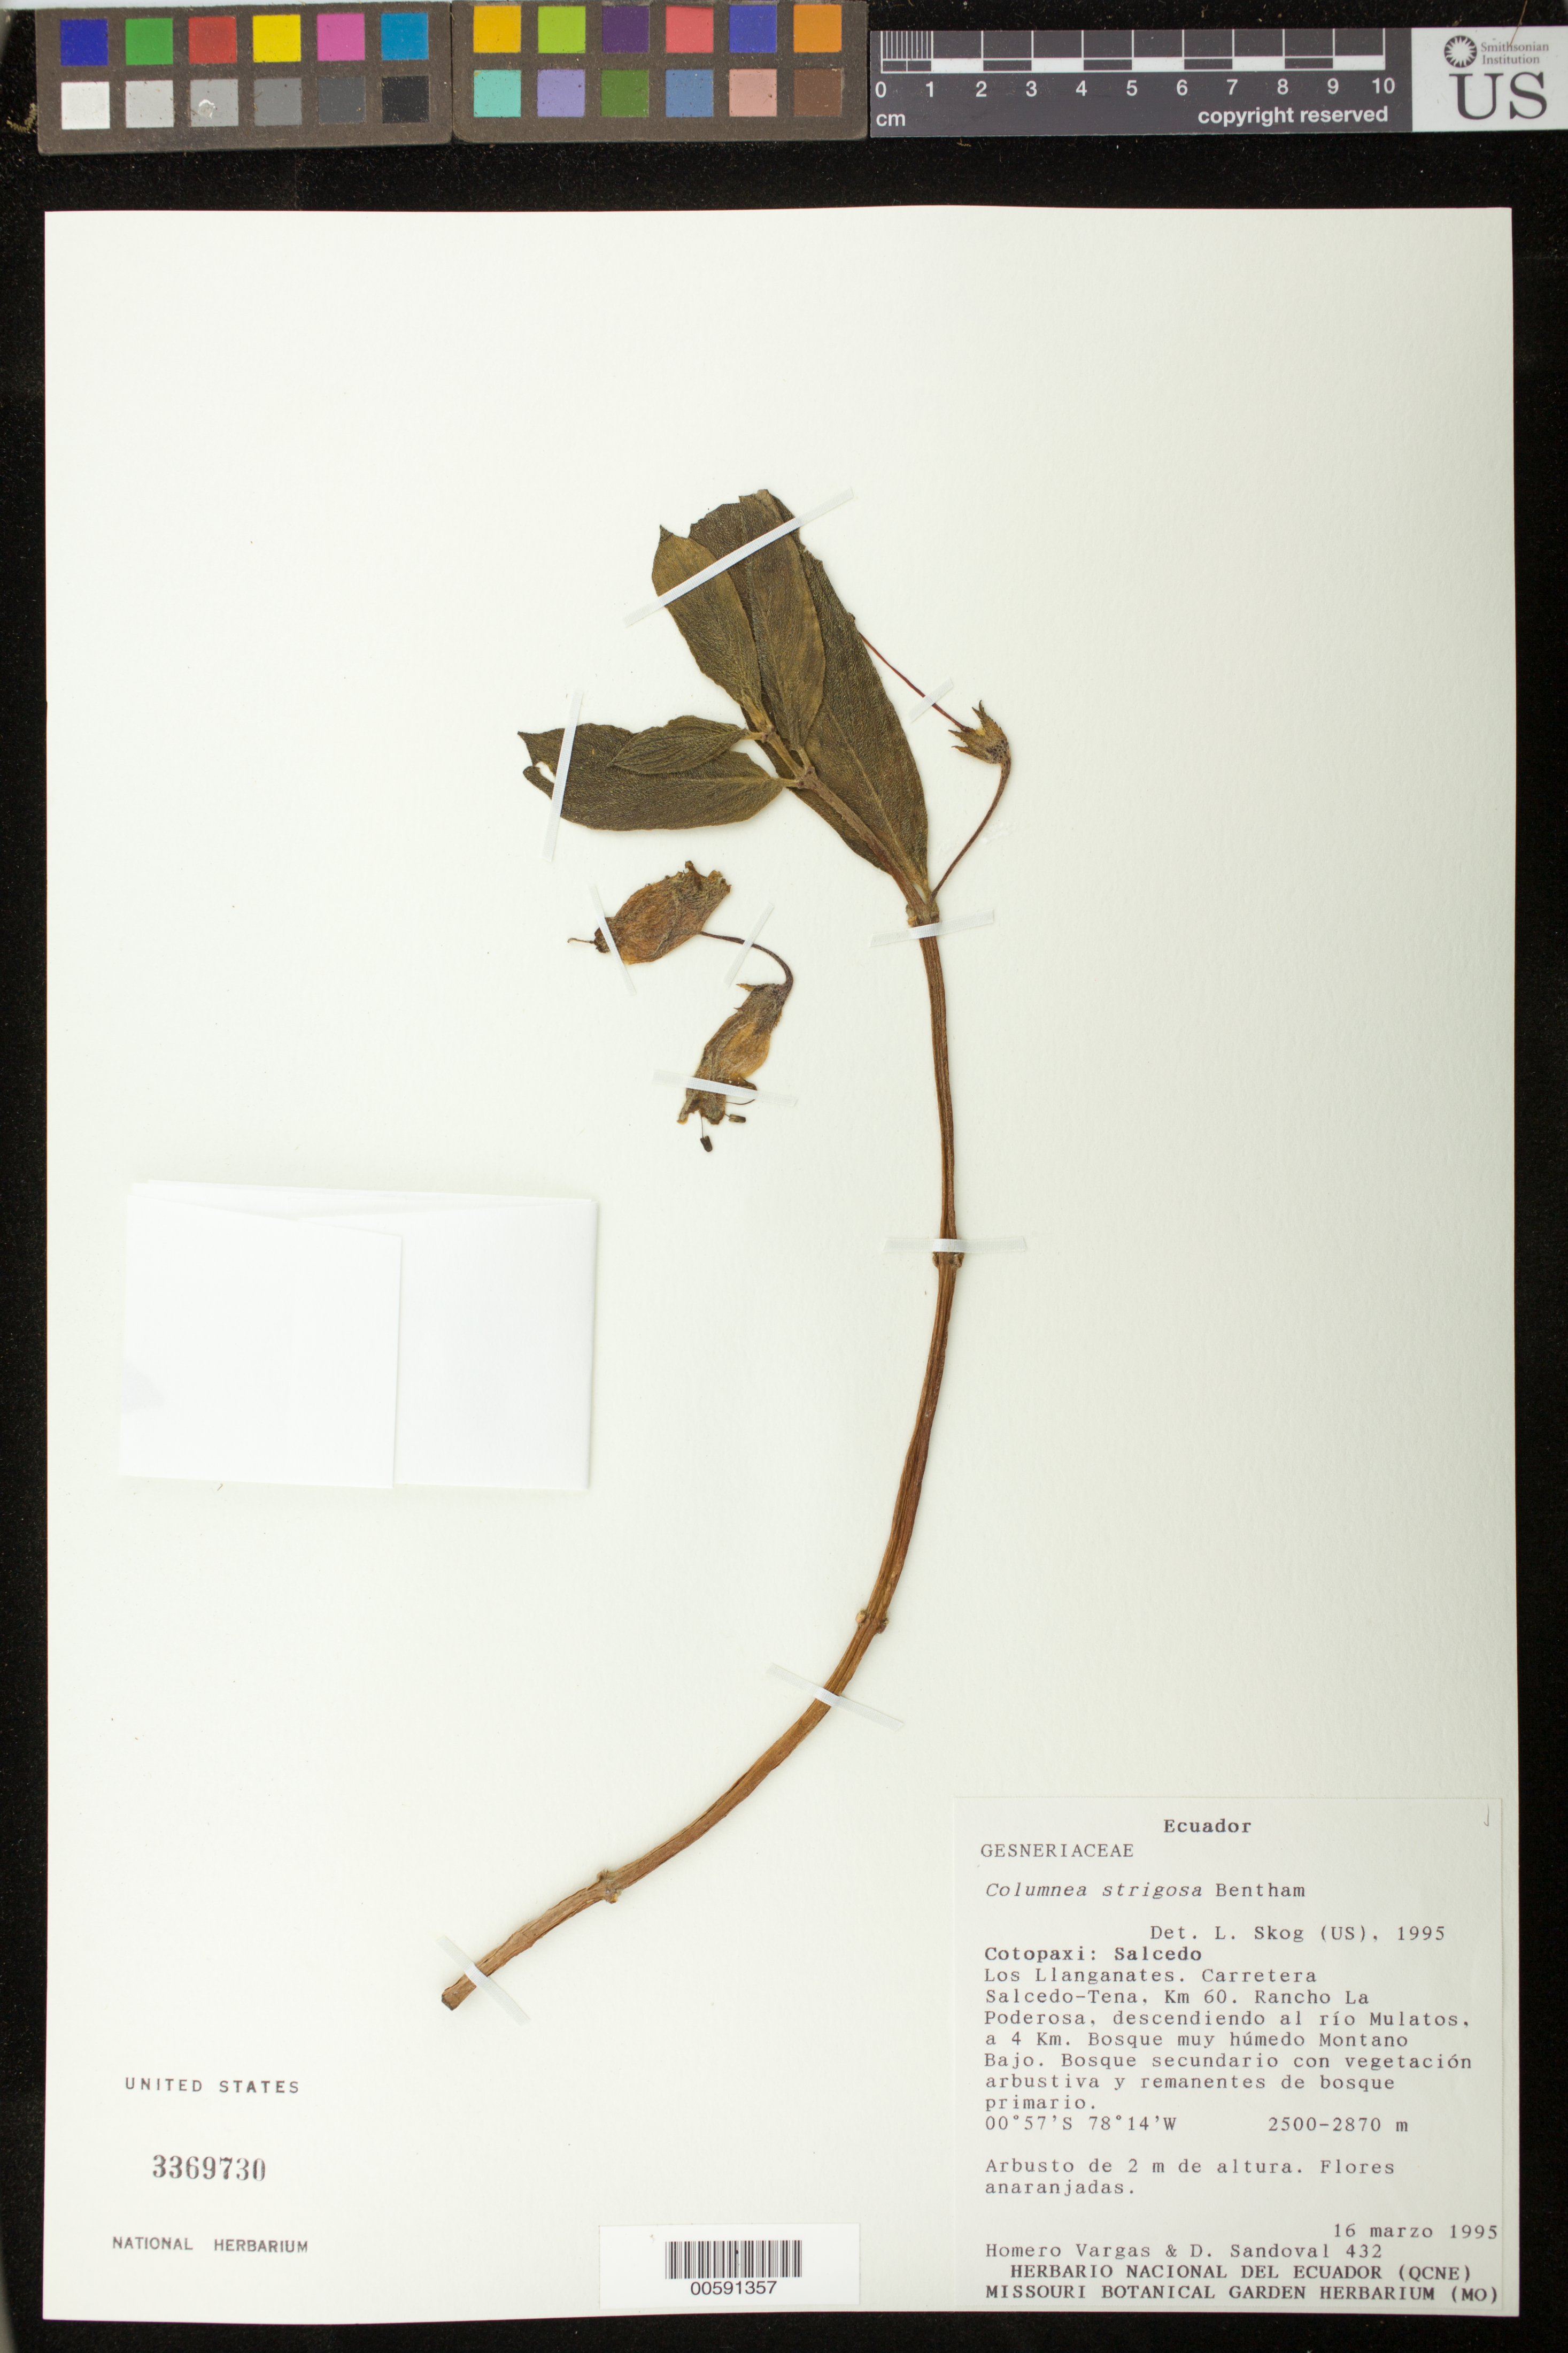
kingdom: Plantae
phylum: Tracheophyta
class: Magnoliopsida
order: Lamiales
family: Gesneriaceae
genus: Columnea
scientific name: Columnea strigosa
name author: Benth.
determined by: Skog, Laurence E.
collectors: H. Vargas & D. Sandoval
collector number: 432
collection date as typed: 16 Mar 1995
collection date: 1995-03-16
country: Ecuador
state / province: Cotopaxi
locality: Salcedo. Los Llanganates, Carretera Salcedo-Tena, km 60; Rancho La Poderosa, descendiendo al río Mulatos, a 4 km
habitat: Bosque muy húmedo montano bajo; bosque secundario con vegetación arbustiva y remanentes de bosque primario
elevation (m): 2500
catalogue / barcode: US 3369730